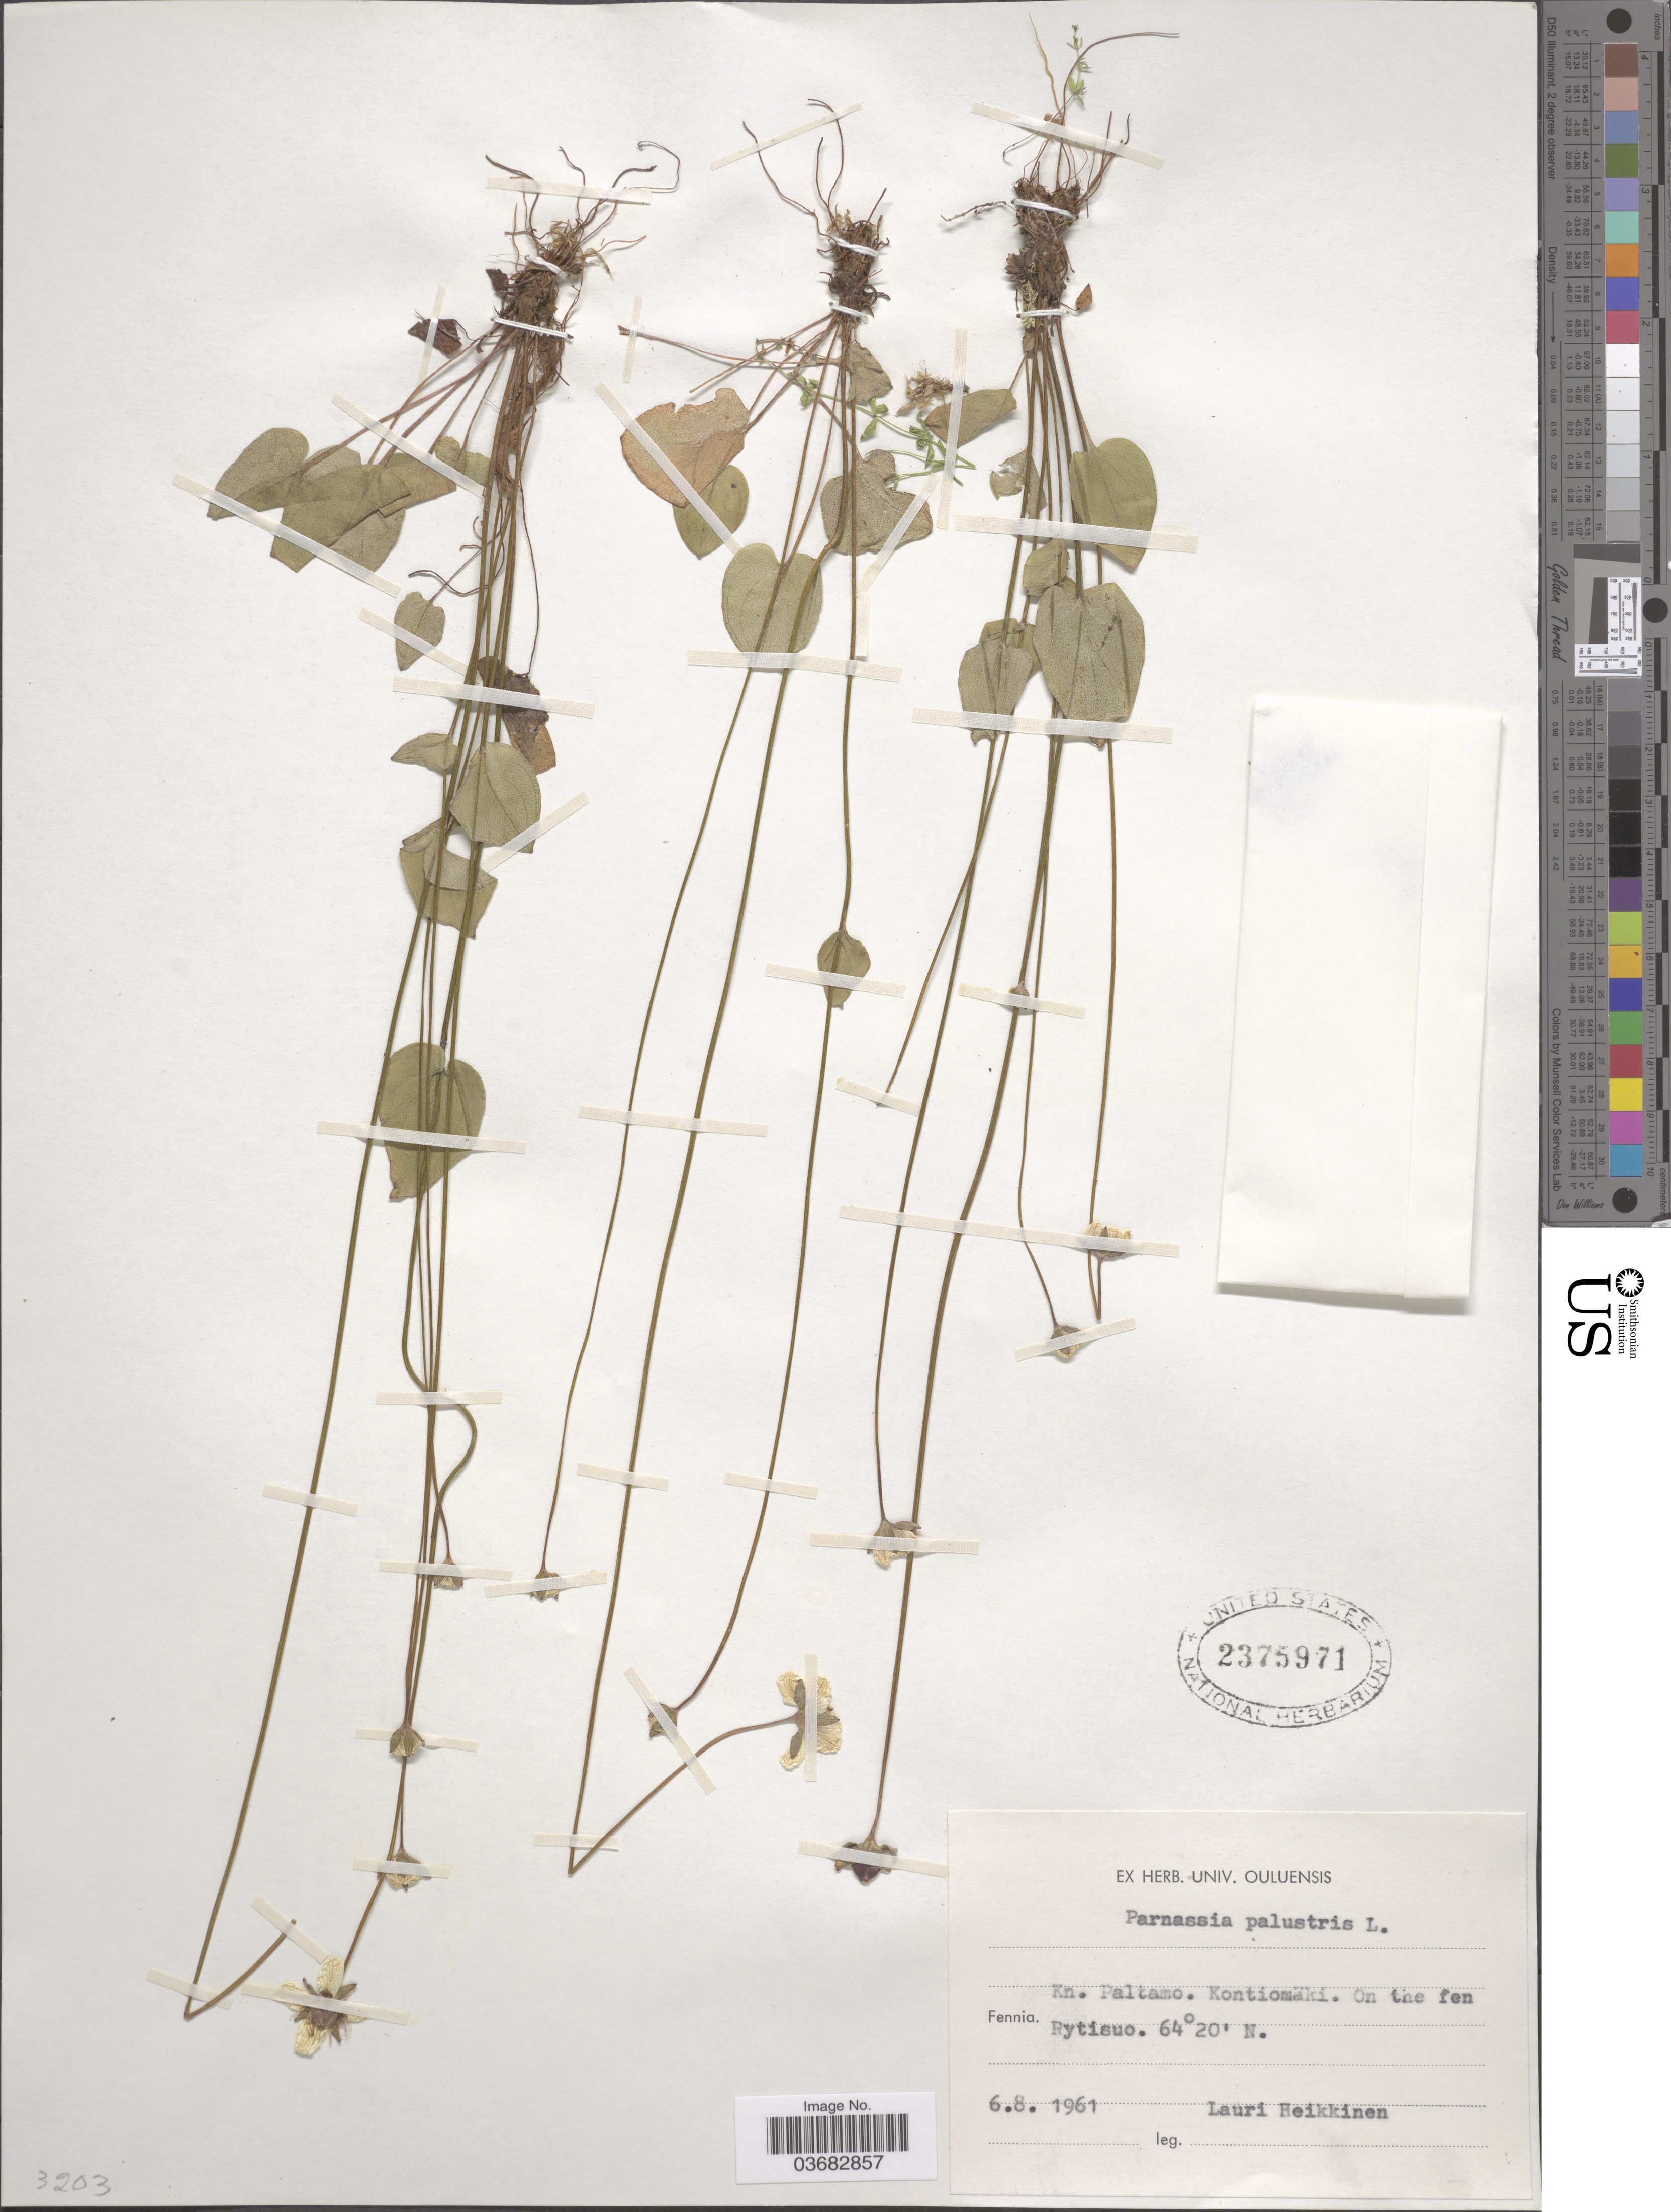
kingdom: Plantae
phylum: Tracheophyta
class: Magnoliopsida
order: Celastrales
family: Parnassiaceae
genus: Parnassia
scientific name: Parnassia palustris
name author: L.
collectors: L. Heikkinen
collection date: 1961-08-06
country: Finland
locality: Kn. Paltamo. Kontiomäki. On the fen Rytisuo. Fennia.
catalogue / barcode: US 2375971